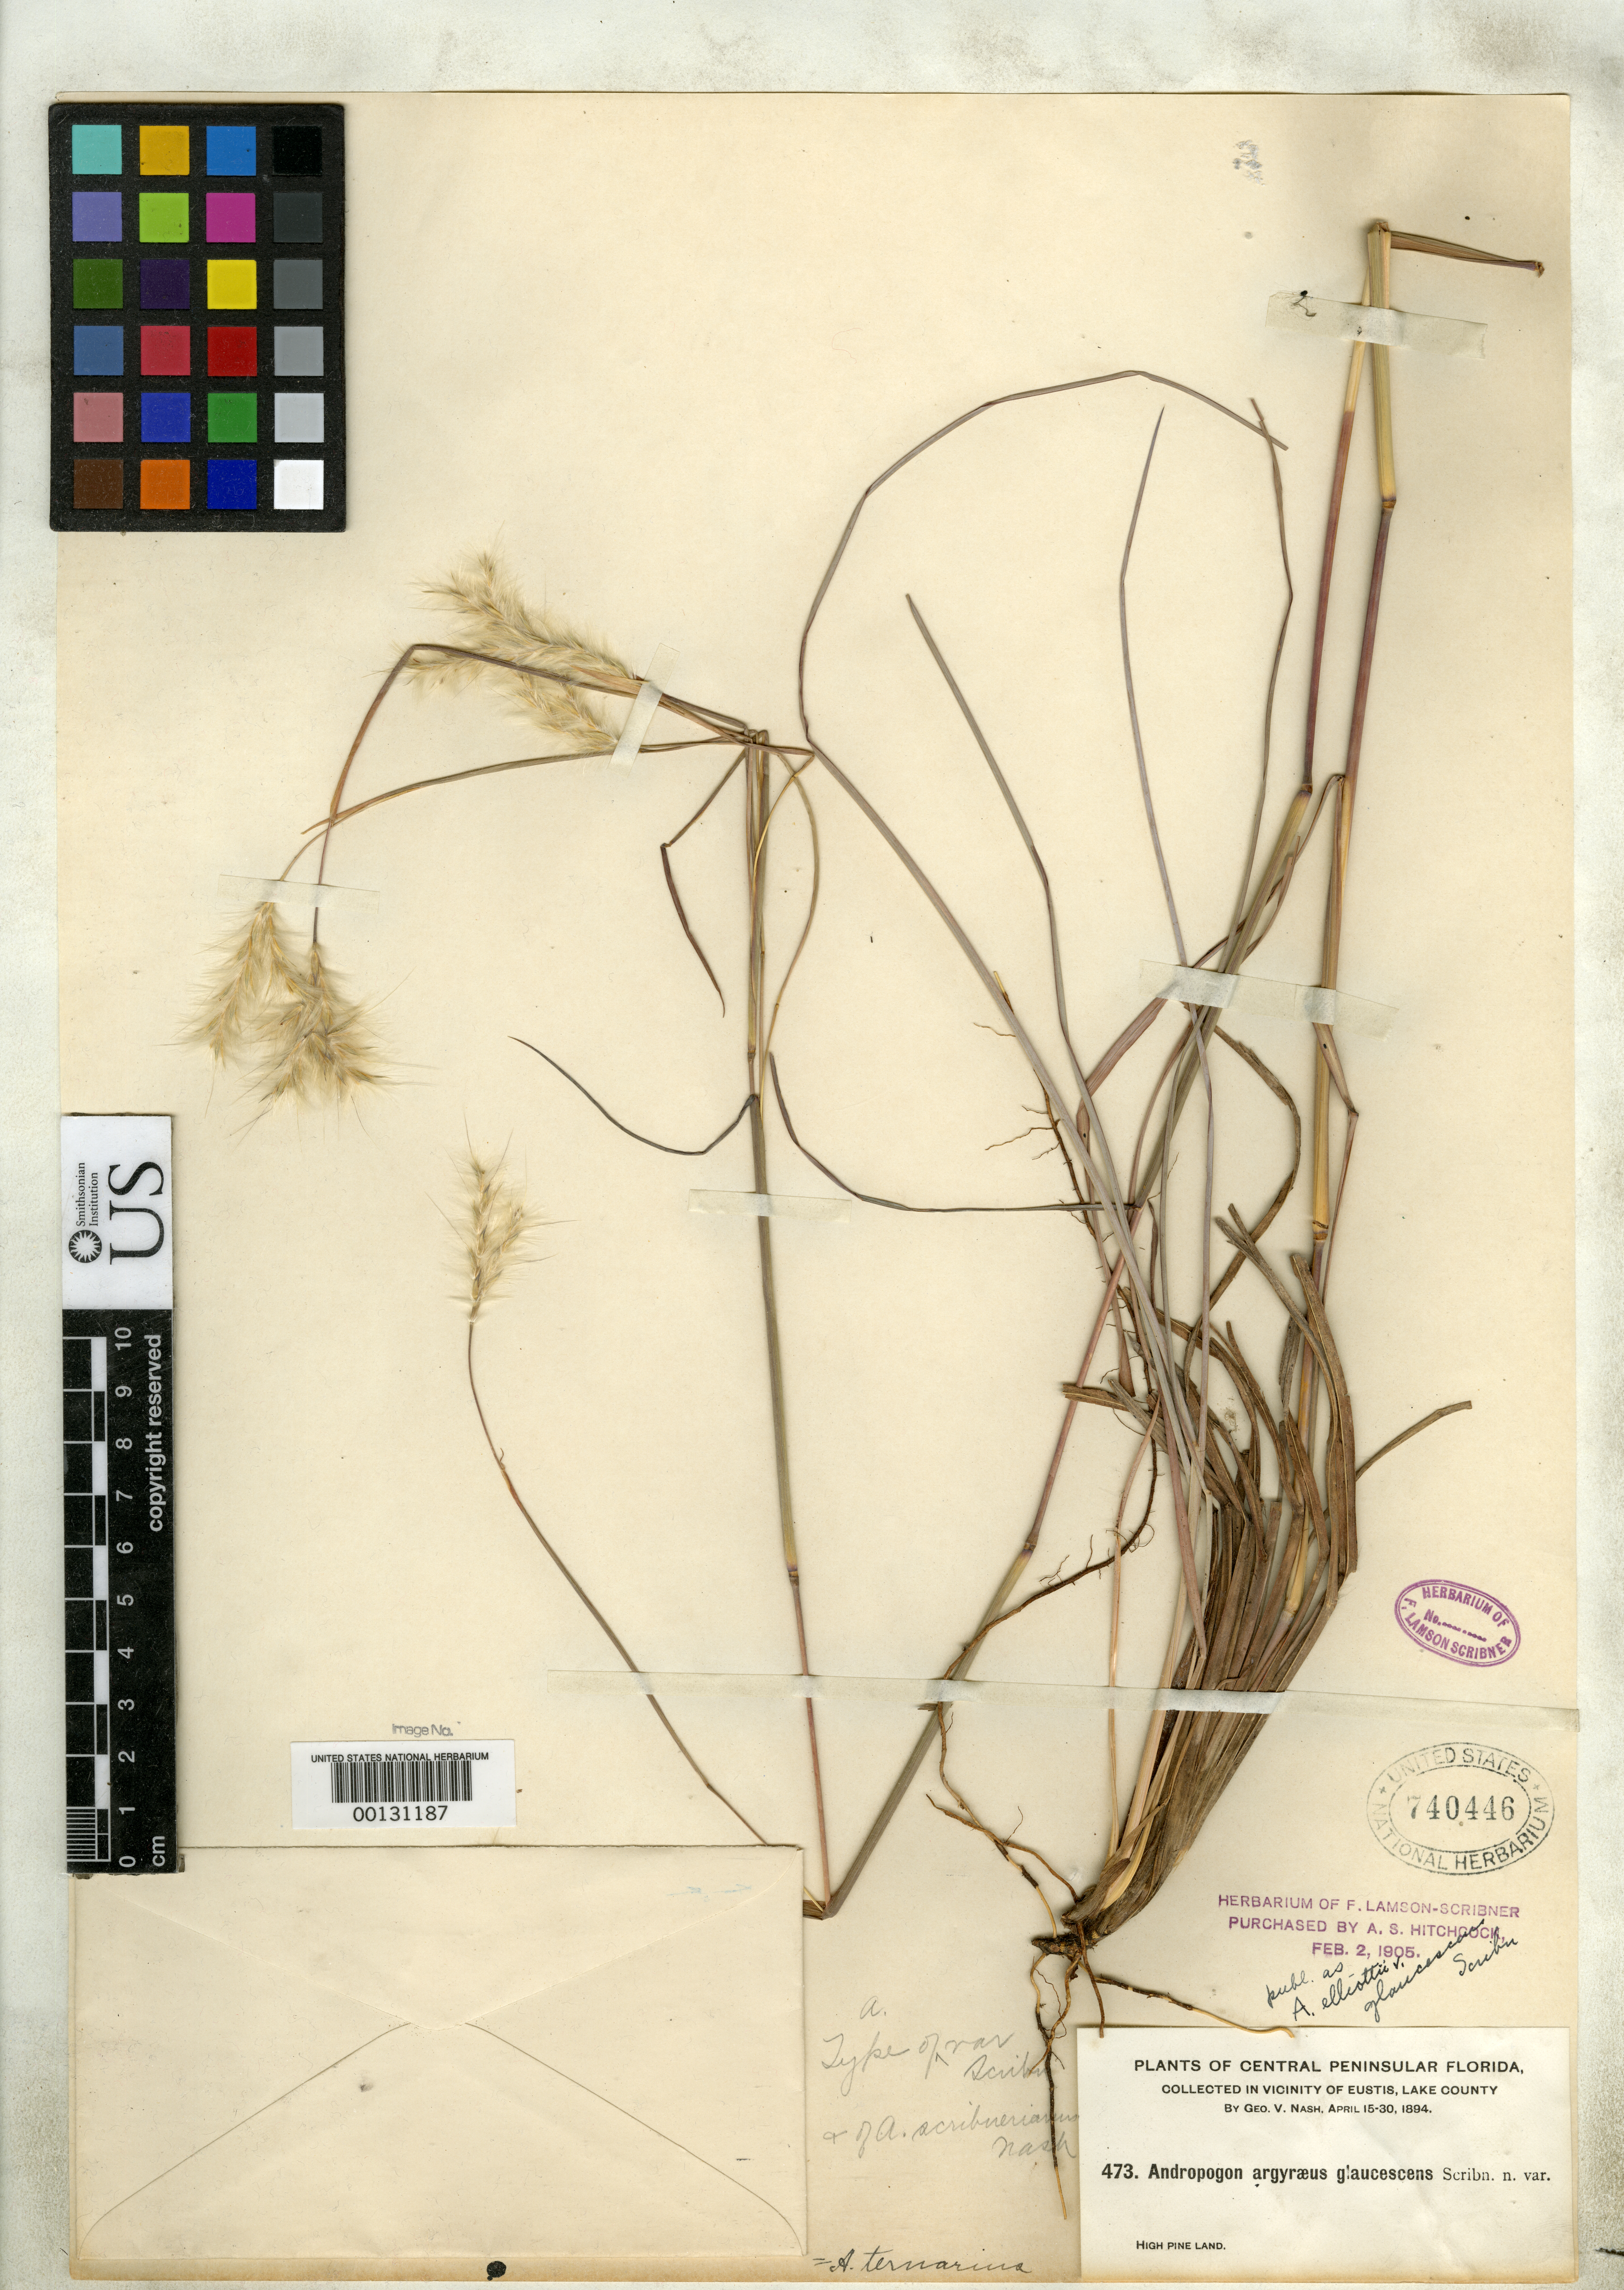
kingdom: Plantae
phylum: Tracheophyta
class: Liliopsida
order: Poales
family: Poaceae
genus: Andropogon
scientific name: Andropogon elliottii var. glaucescens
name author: Scribn.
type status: Holotype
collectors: G. V. Nash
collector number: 473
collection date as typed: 15 Apr 1894 to 30 Apr 1894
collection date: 1894-04-15/1894-04-30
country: United States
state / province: Florida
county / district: Lake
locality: Eustis.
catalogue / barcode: US 740446